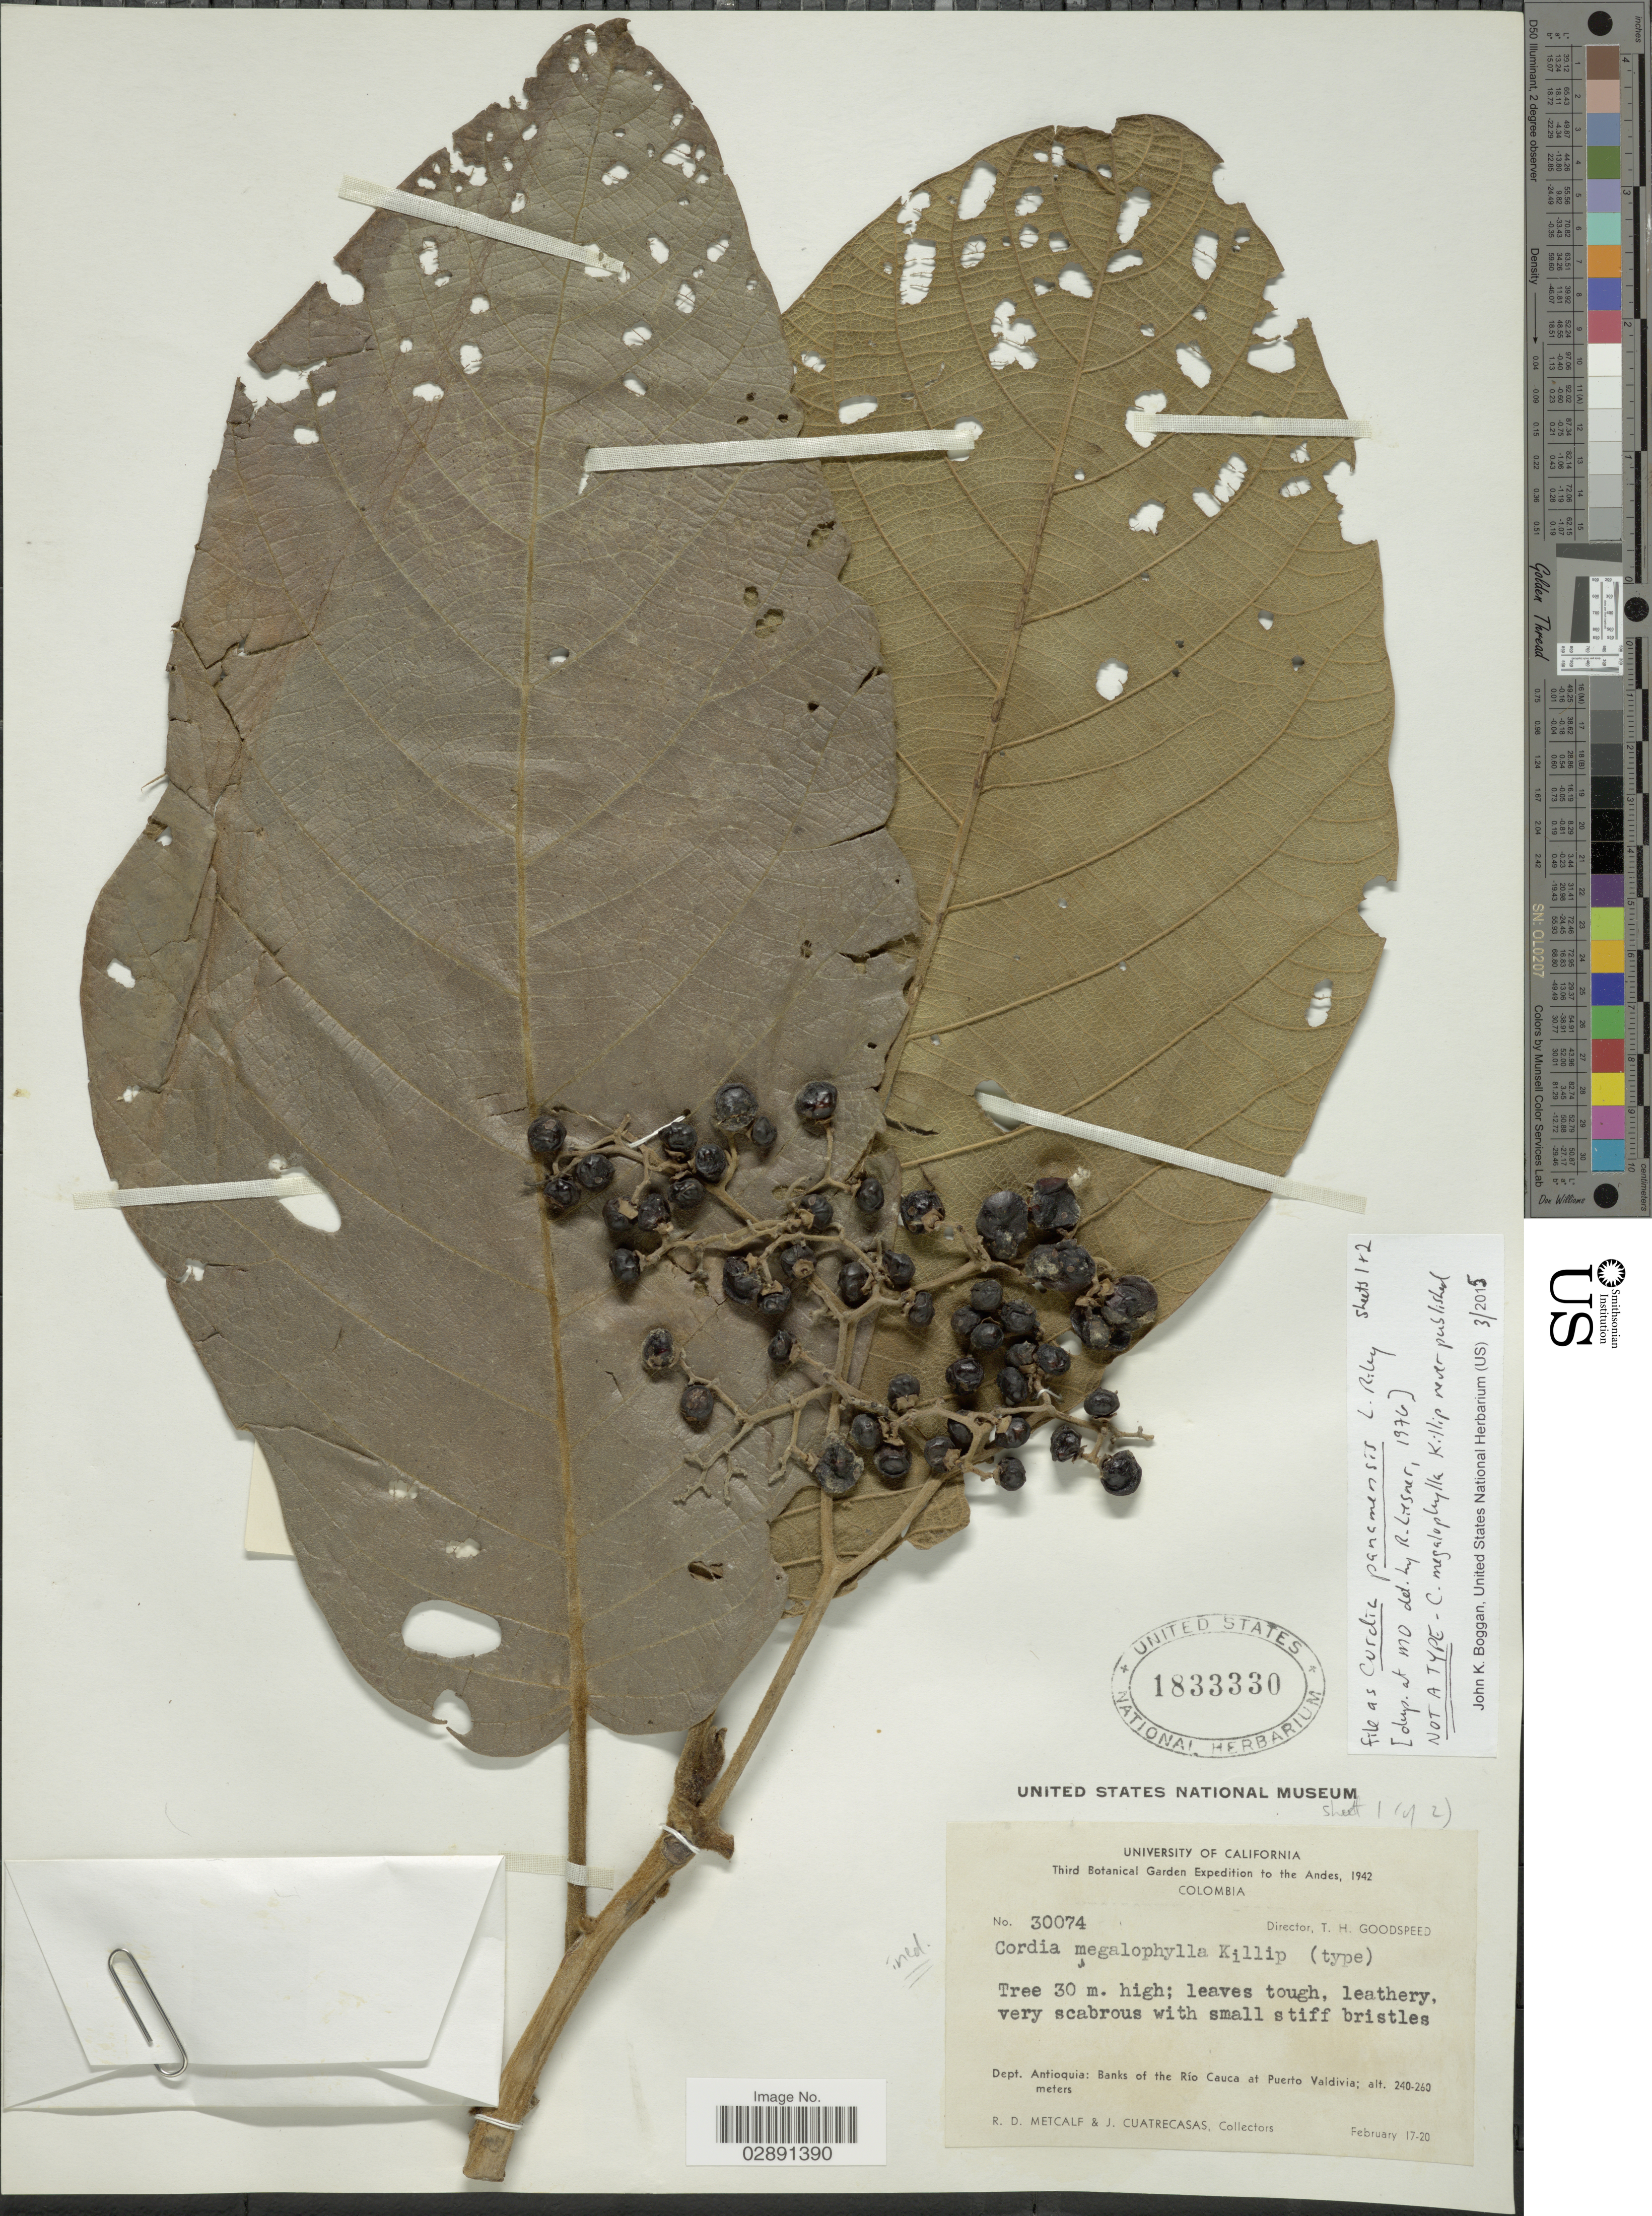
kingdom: Plantae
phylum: Tracheophyta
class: Magnoliopsida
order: Boraginales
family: Cordiaceae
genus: Cordia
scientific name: Cordia panamensis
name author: L. Riley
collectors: R. D. Metcalf & J. Cuatrecasas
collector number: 30074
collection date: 1942-02-17/1942-02-20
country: Colombia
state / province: Antioquia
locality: Andes. Dept. Antioquia: Banks of the Río Cauca at Puerto Valdivia.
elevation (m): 240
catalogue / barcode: US 1833330